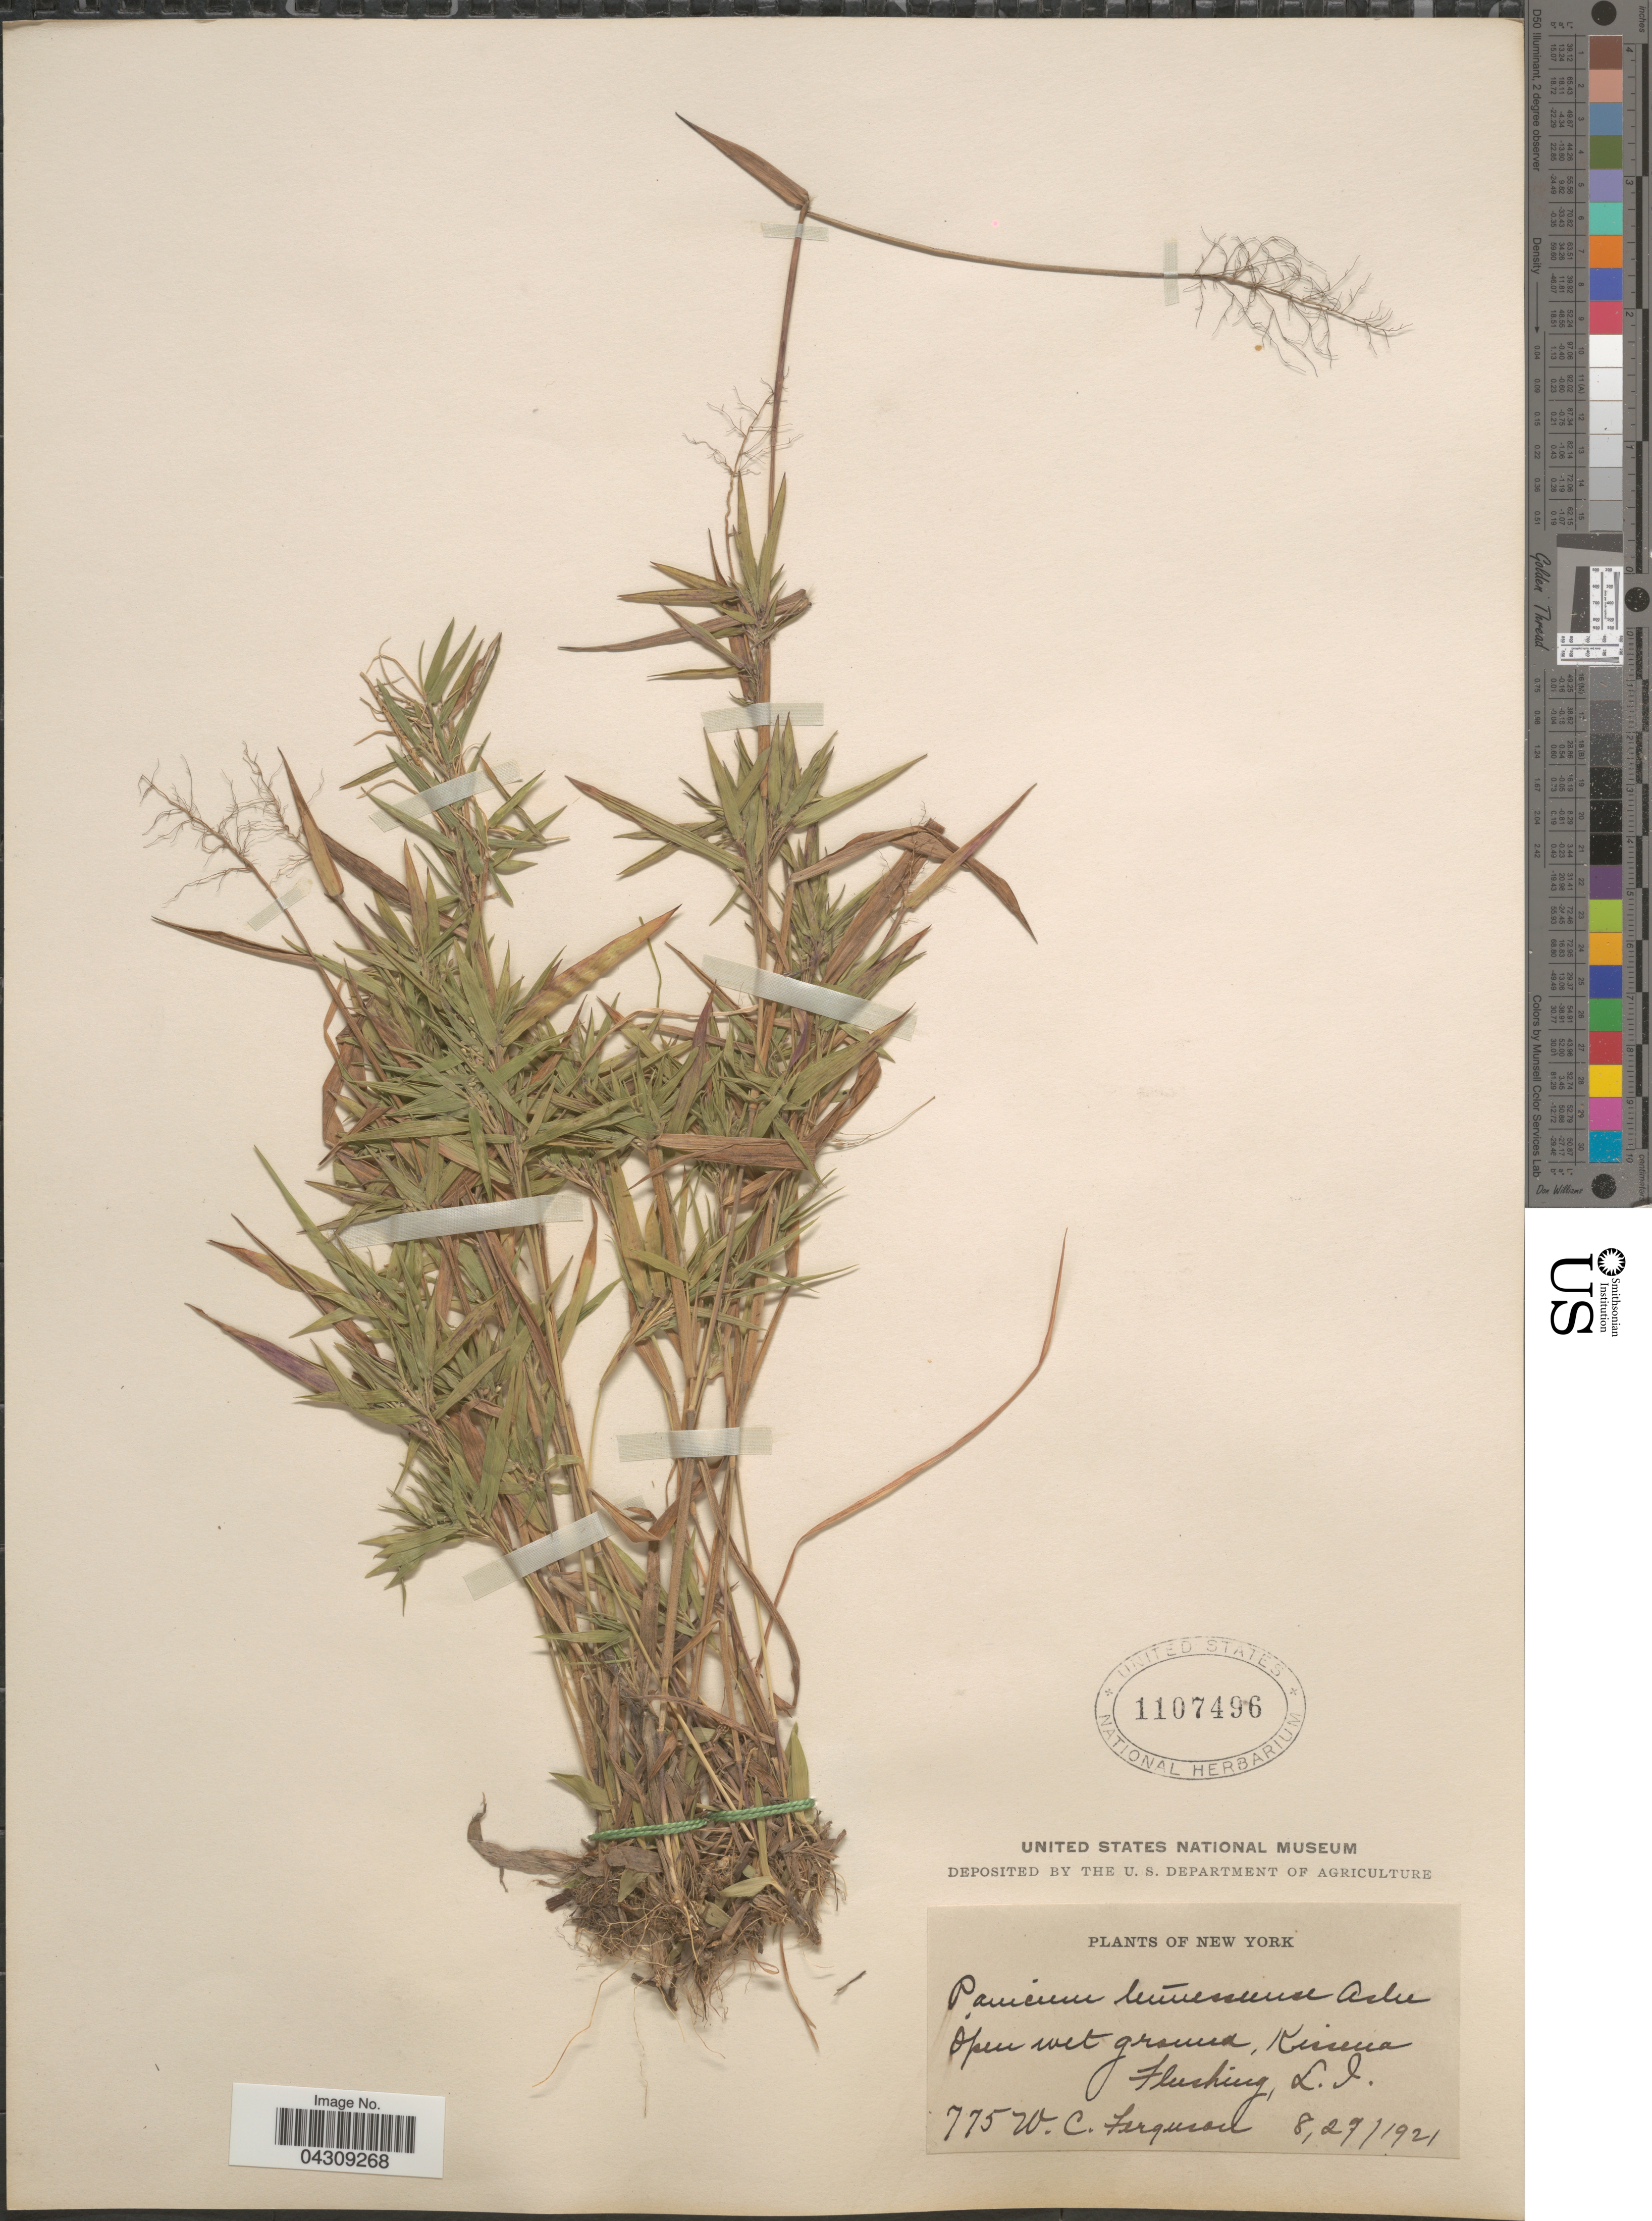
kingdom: Plantae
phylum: Tracheophyta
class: Liliopsida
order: Poales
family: Poaceae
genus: Dichanthelium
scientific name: Dichanthelium acuminatum var. acuminatum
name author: (Sw.) Gould & C.A. Clark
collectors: W. Ferguson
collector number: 775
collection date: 1921-08-27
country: United States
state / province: New York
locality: Kissena Fleeching, L. I.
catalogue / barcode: US 1107496